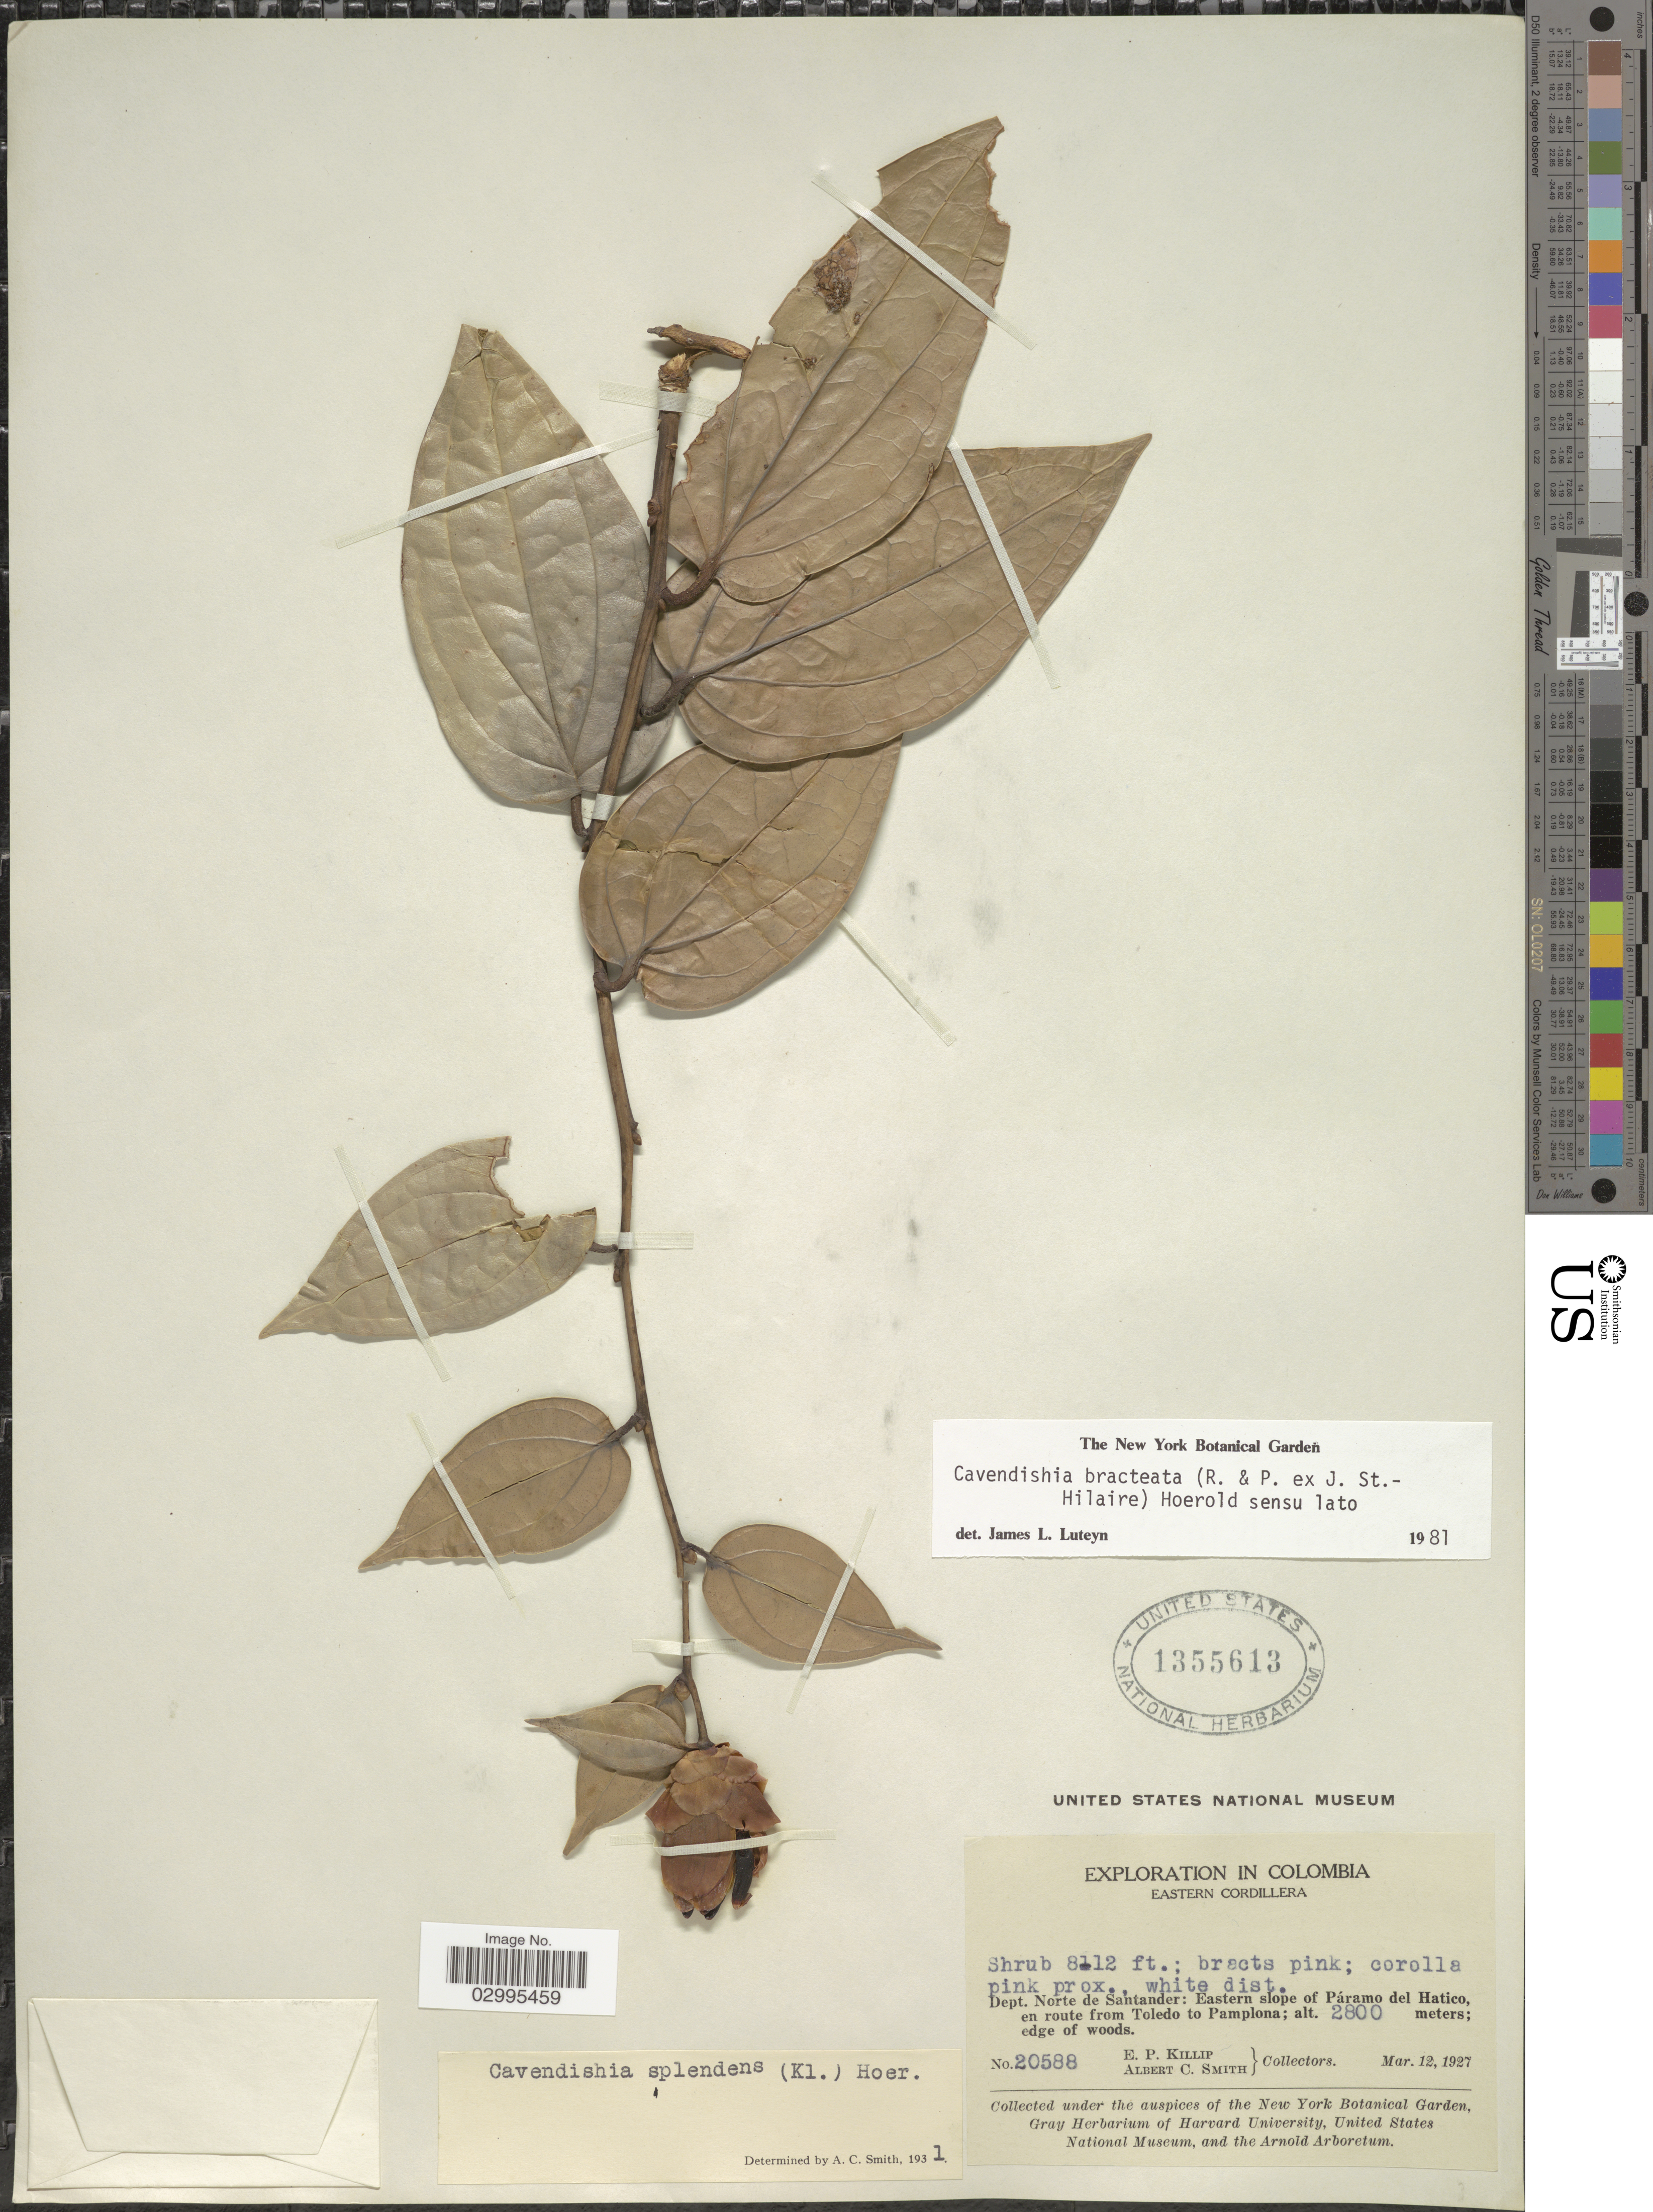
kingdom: Plantae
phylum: Tracheophyta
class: Magnoliopsida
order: Ericales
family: Ericaceae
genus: Cavendishia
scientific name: Cavendishia bracteata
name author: (Ruiz & Pav. ex J. St.-Hil.) Hoerold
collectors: E. P. Killip & A. C. Smith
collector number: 20588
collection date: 1927-03-12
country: Colombia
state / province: Norte de Santander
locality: Eastern Cordillera. Dept. Norte de Santander: eastern slope of Páramo del Hatico , en route from Toledo to Pamplona.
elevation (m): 2800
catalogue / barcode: US 1355613